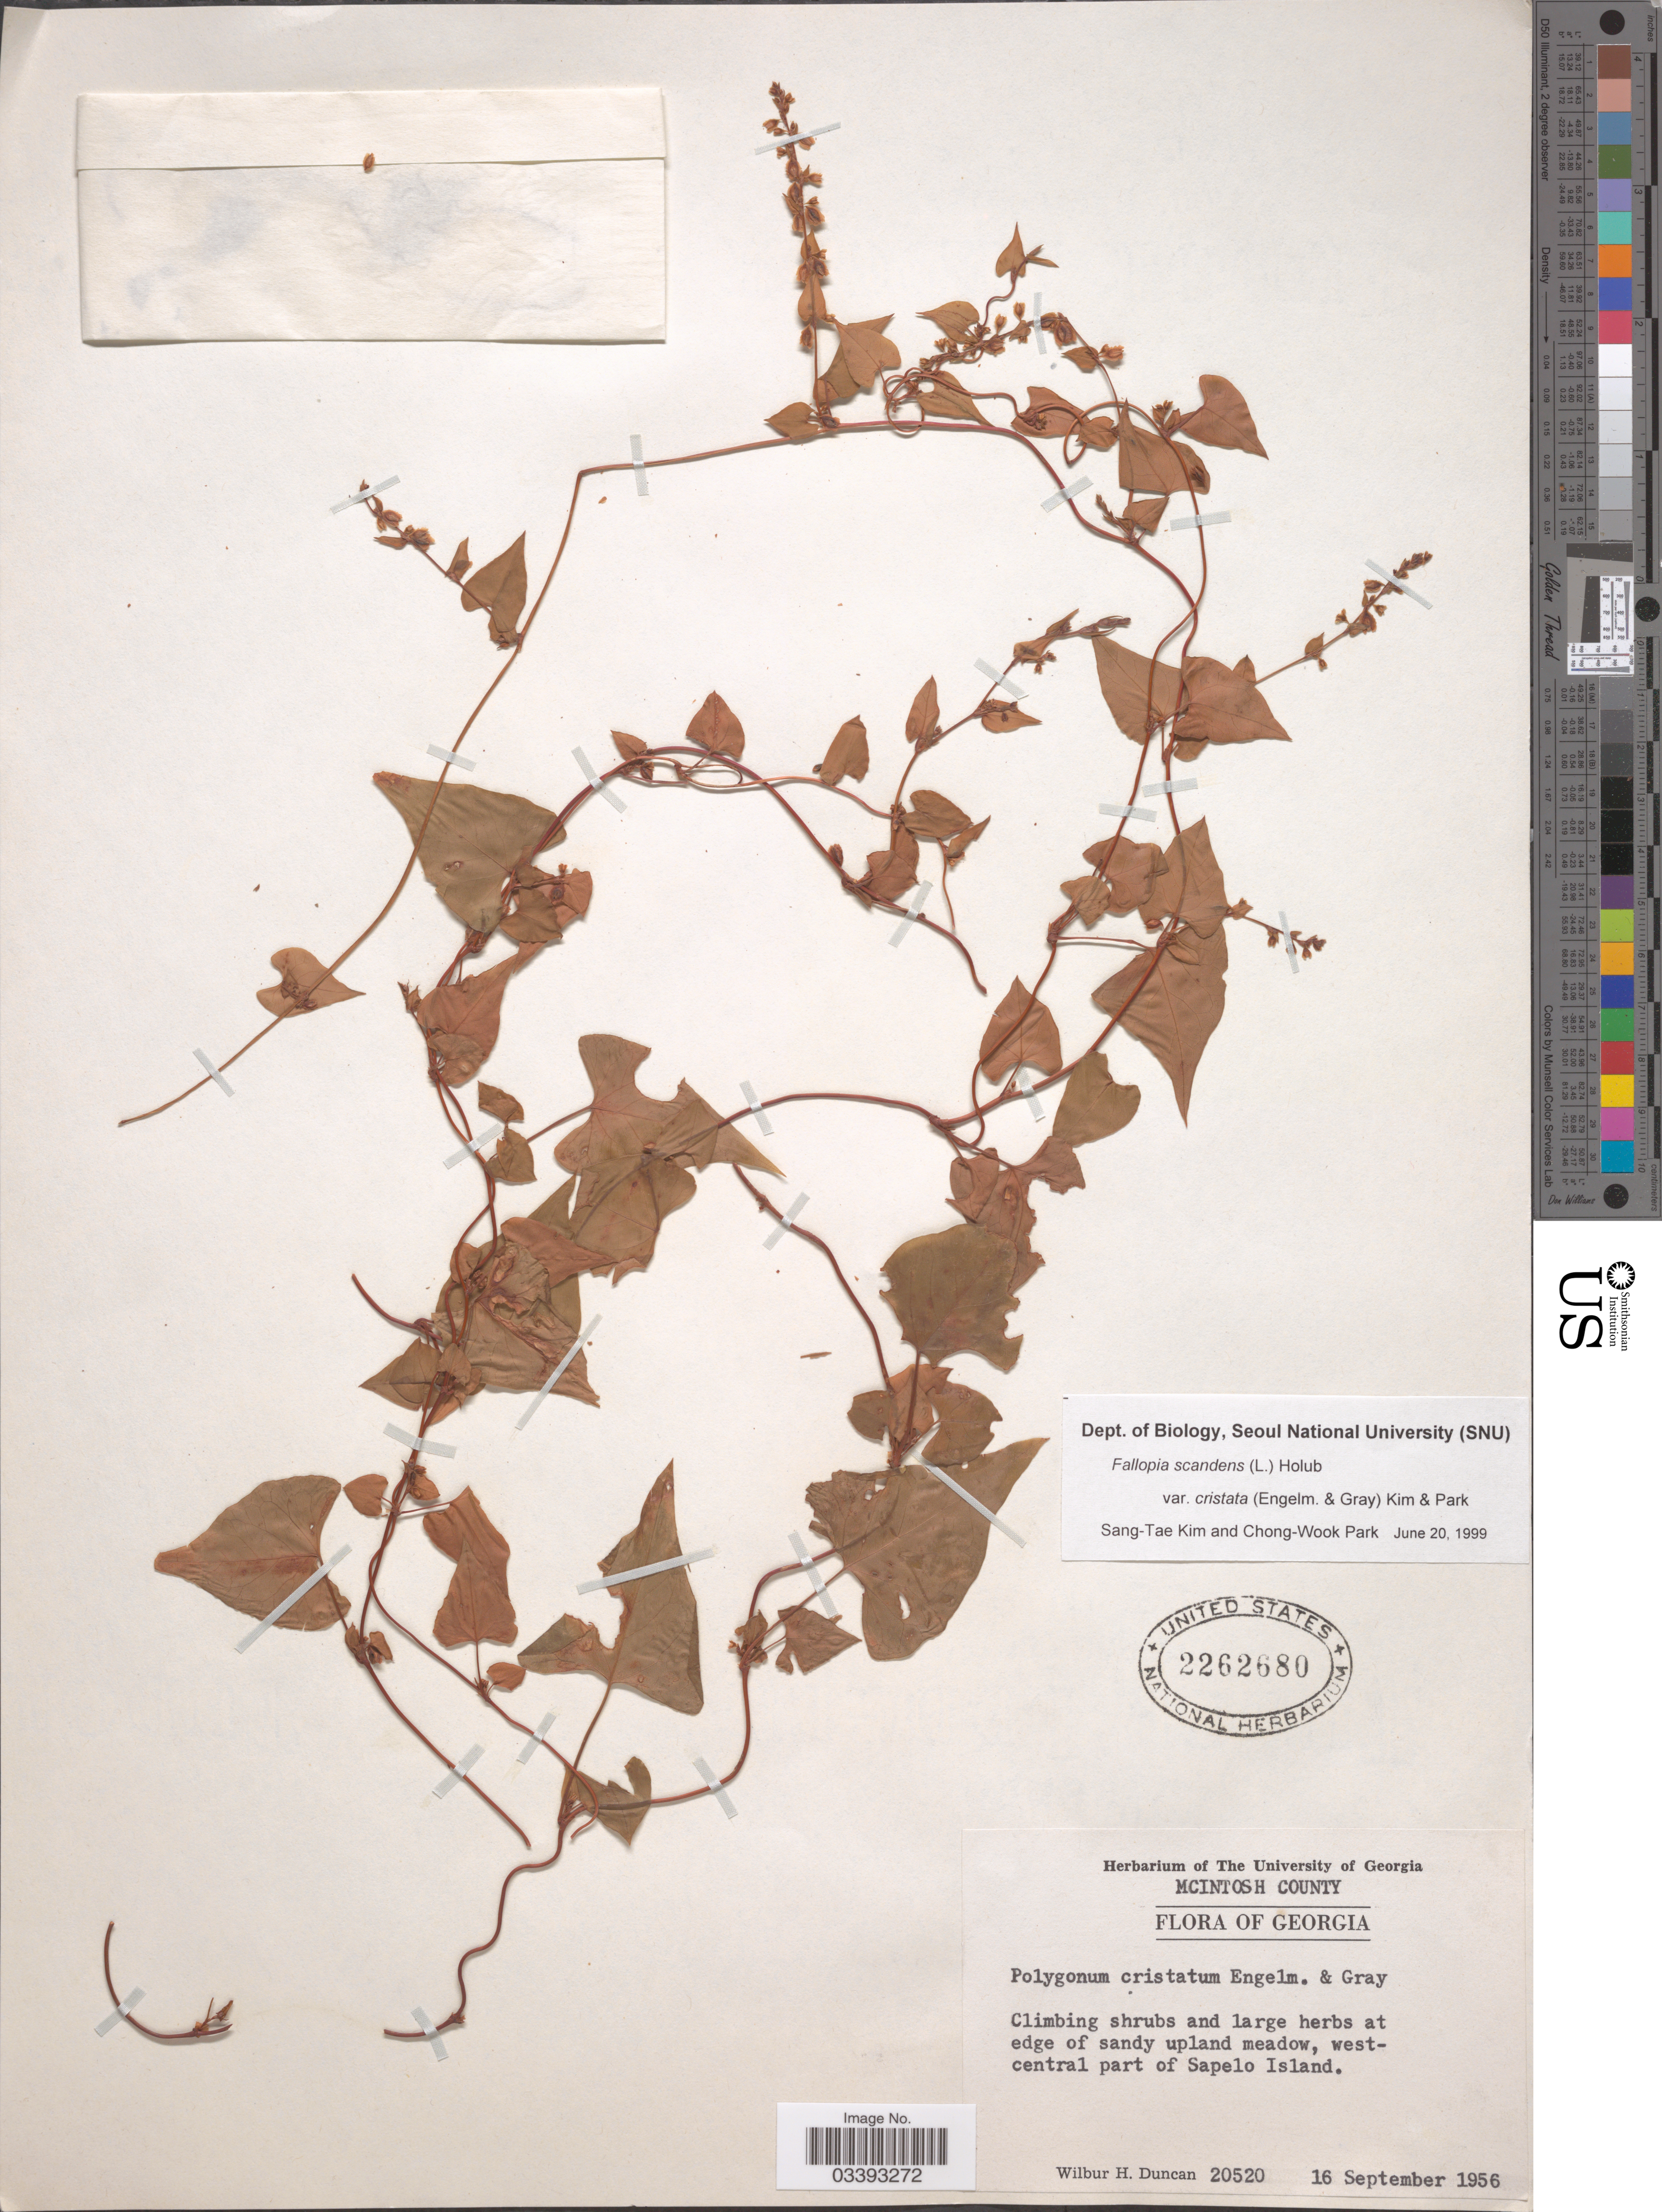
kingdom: Plantae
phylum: Tracheophyta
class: Magnoliopsida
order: Caryophyllales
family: Polygonaceae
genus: Fallopia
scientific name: Fallopia scandens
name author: (L.) Holub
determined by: Strong, Mark T., (BOT), Smithsonian Institution - National Museum of Natural History (UNITED STATES)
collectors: W. H. Duncan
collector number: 20520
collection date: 1956-09-16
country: United States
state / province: Georgia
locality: McIntosh County. West-central part of Sapelo Island.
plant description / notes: Fallopia cristata (Engelm. & A. Gray) Holub here treated as a heterotypic synonym.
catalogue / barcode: US 2262680